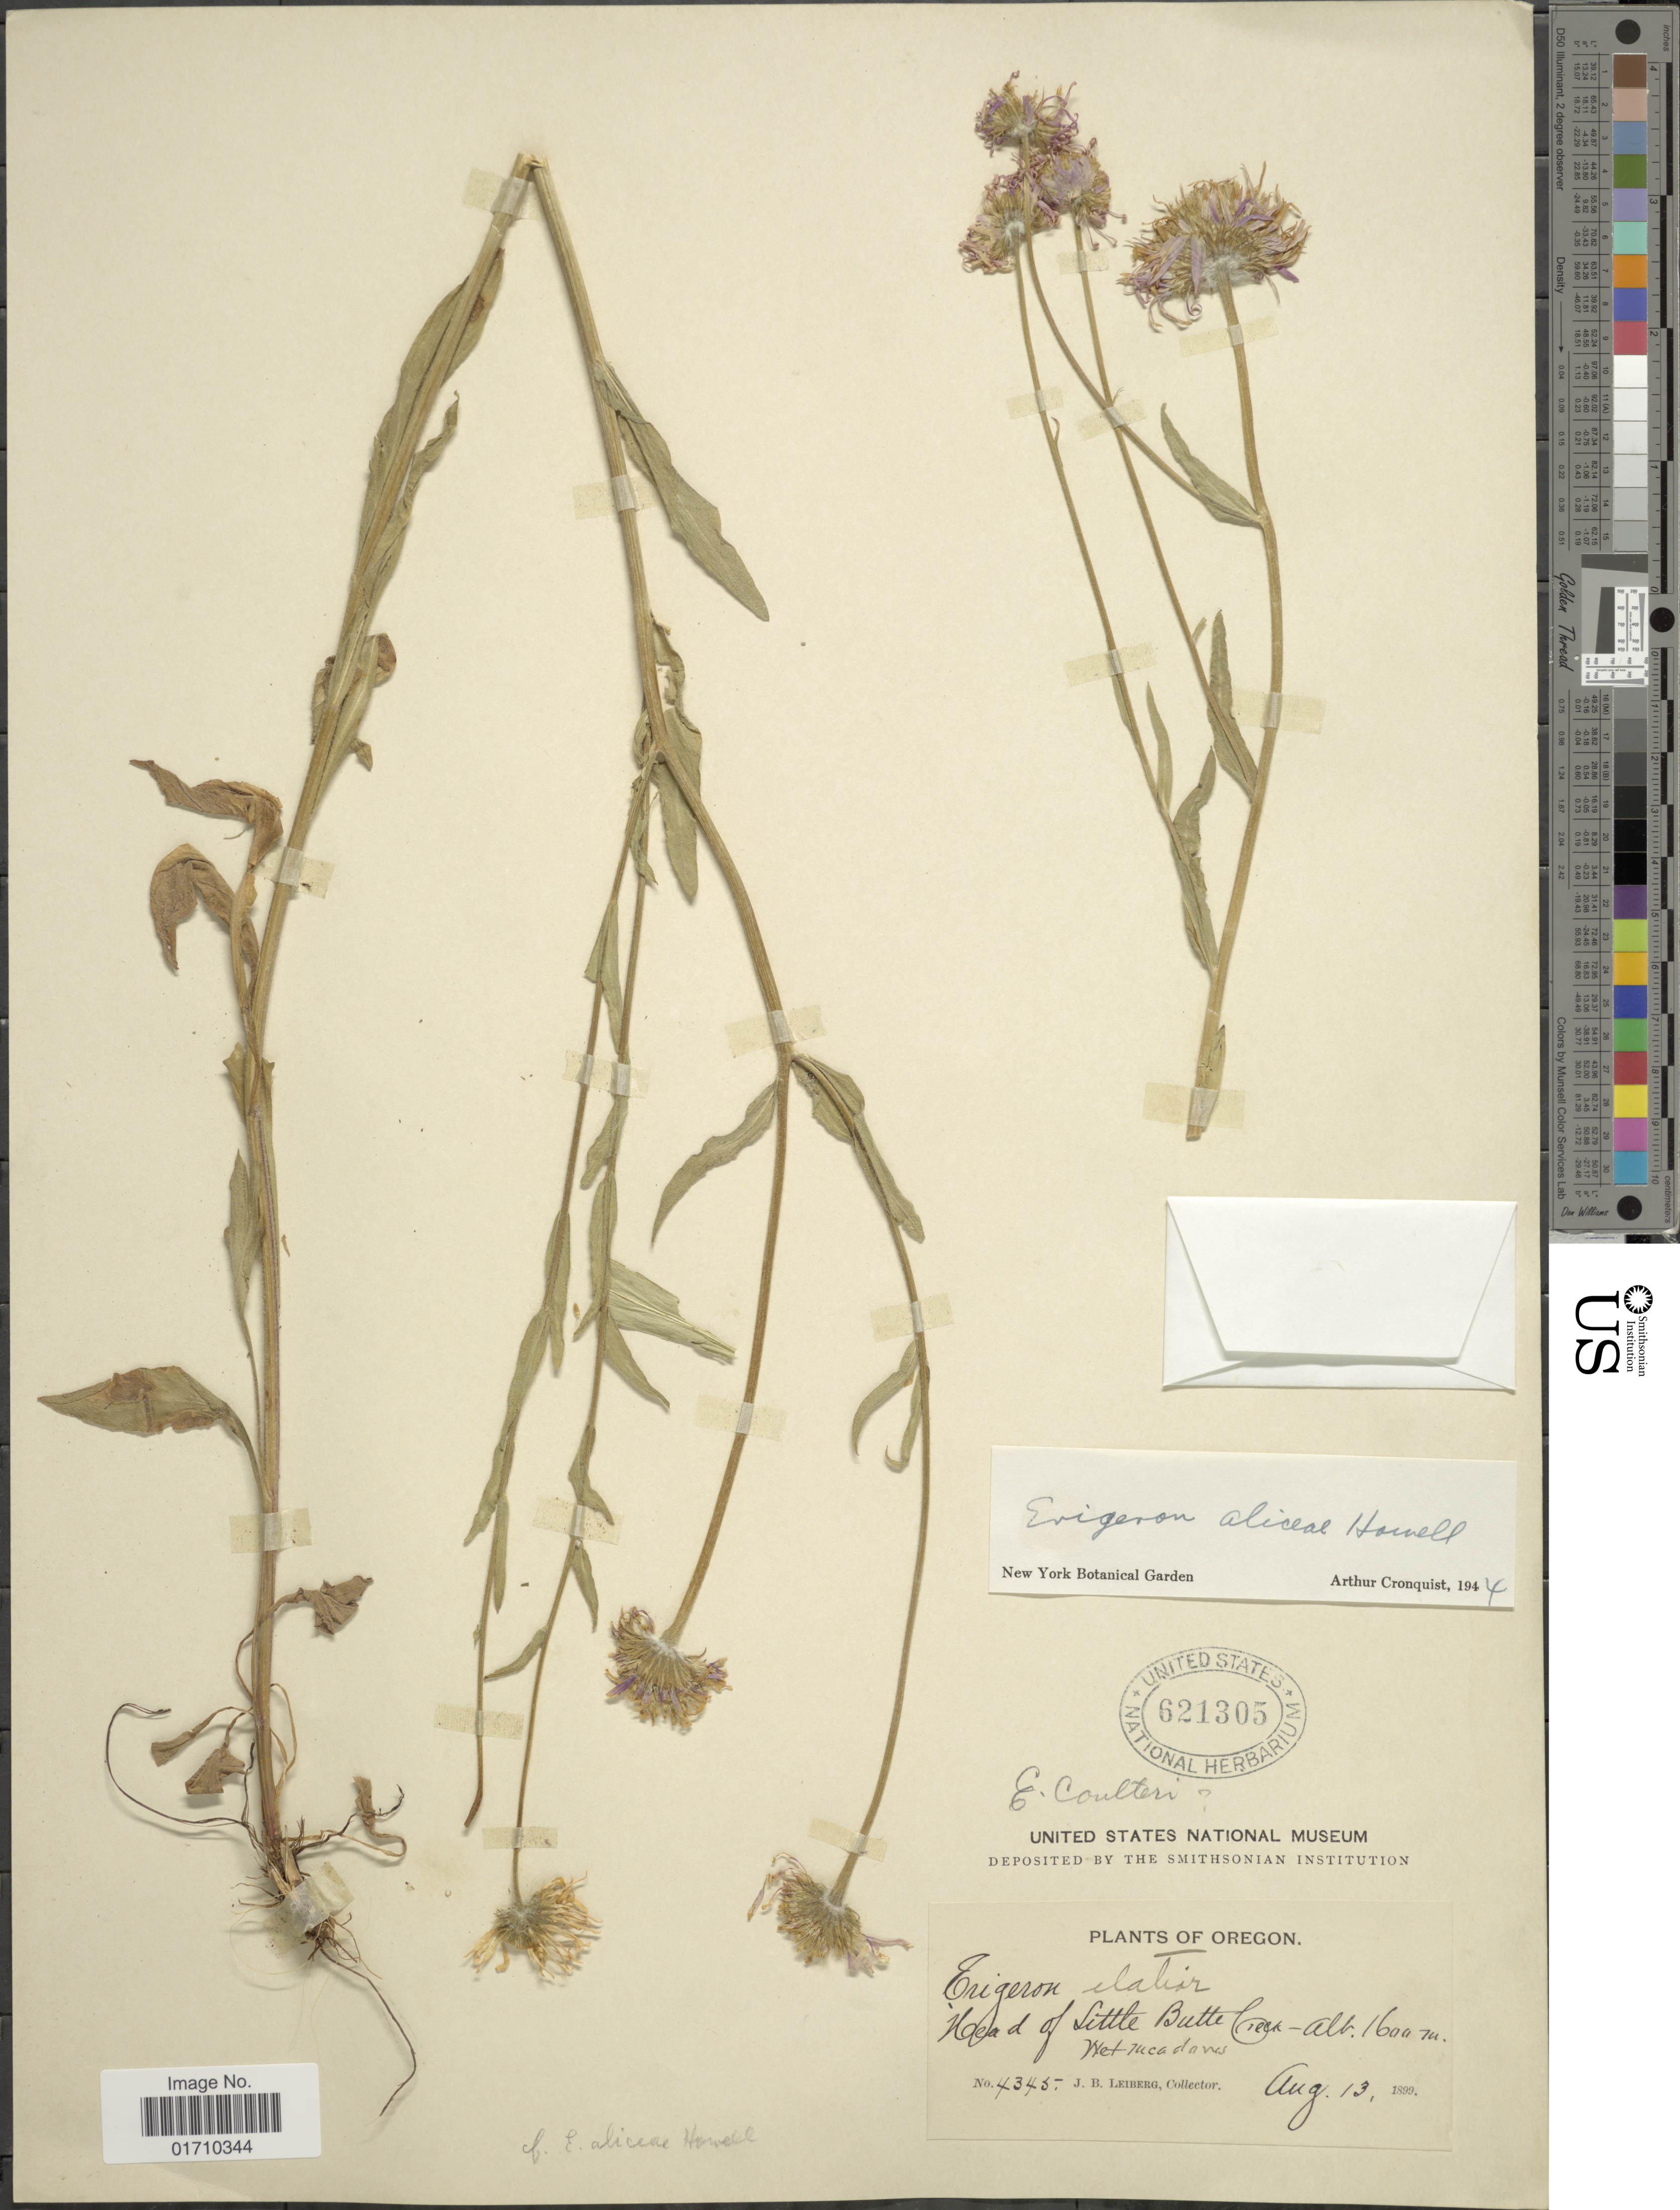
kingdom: Plantae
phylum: Tracheophyta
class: Magnoliopsida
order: Asterales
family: Asteraceae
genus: Erigeron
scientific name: Erigeron aliceae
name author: Howell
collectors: J. B. Leiberg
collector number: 4345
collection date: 1899-08-13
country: United States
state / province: Oregon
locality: Head of Little Butte Creek, Wet meadows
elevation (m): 1600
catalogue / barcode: US 621305